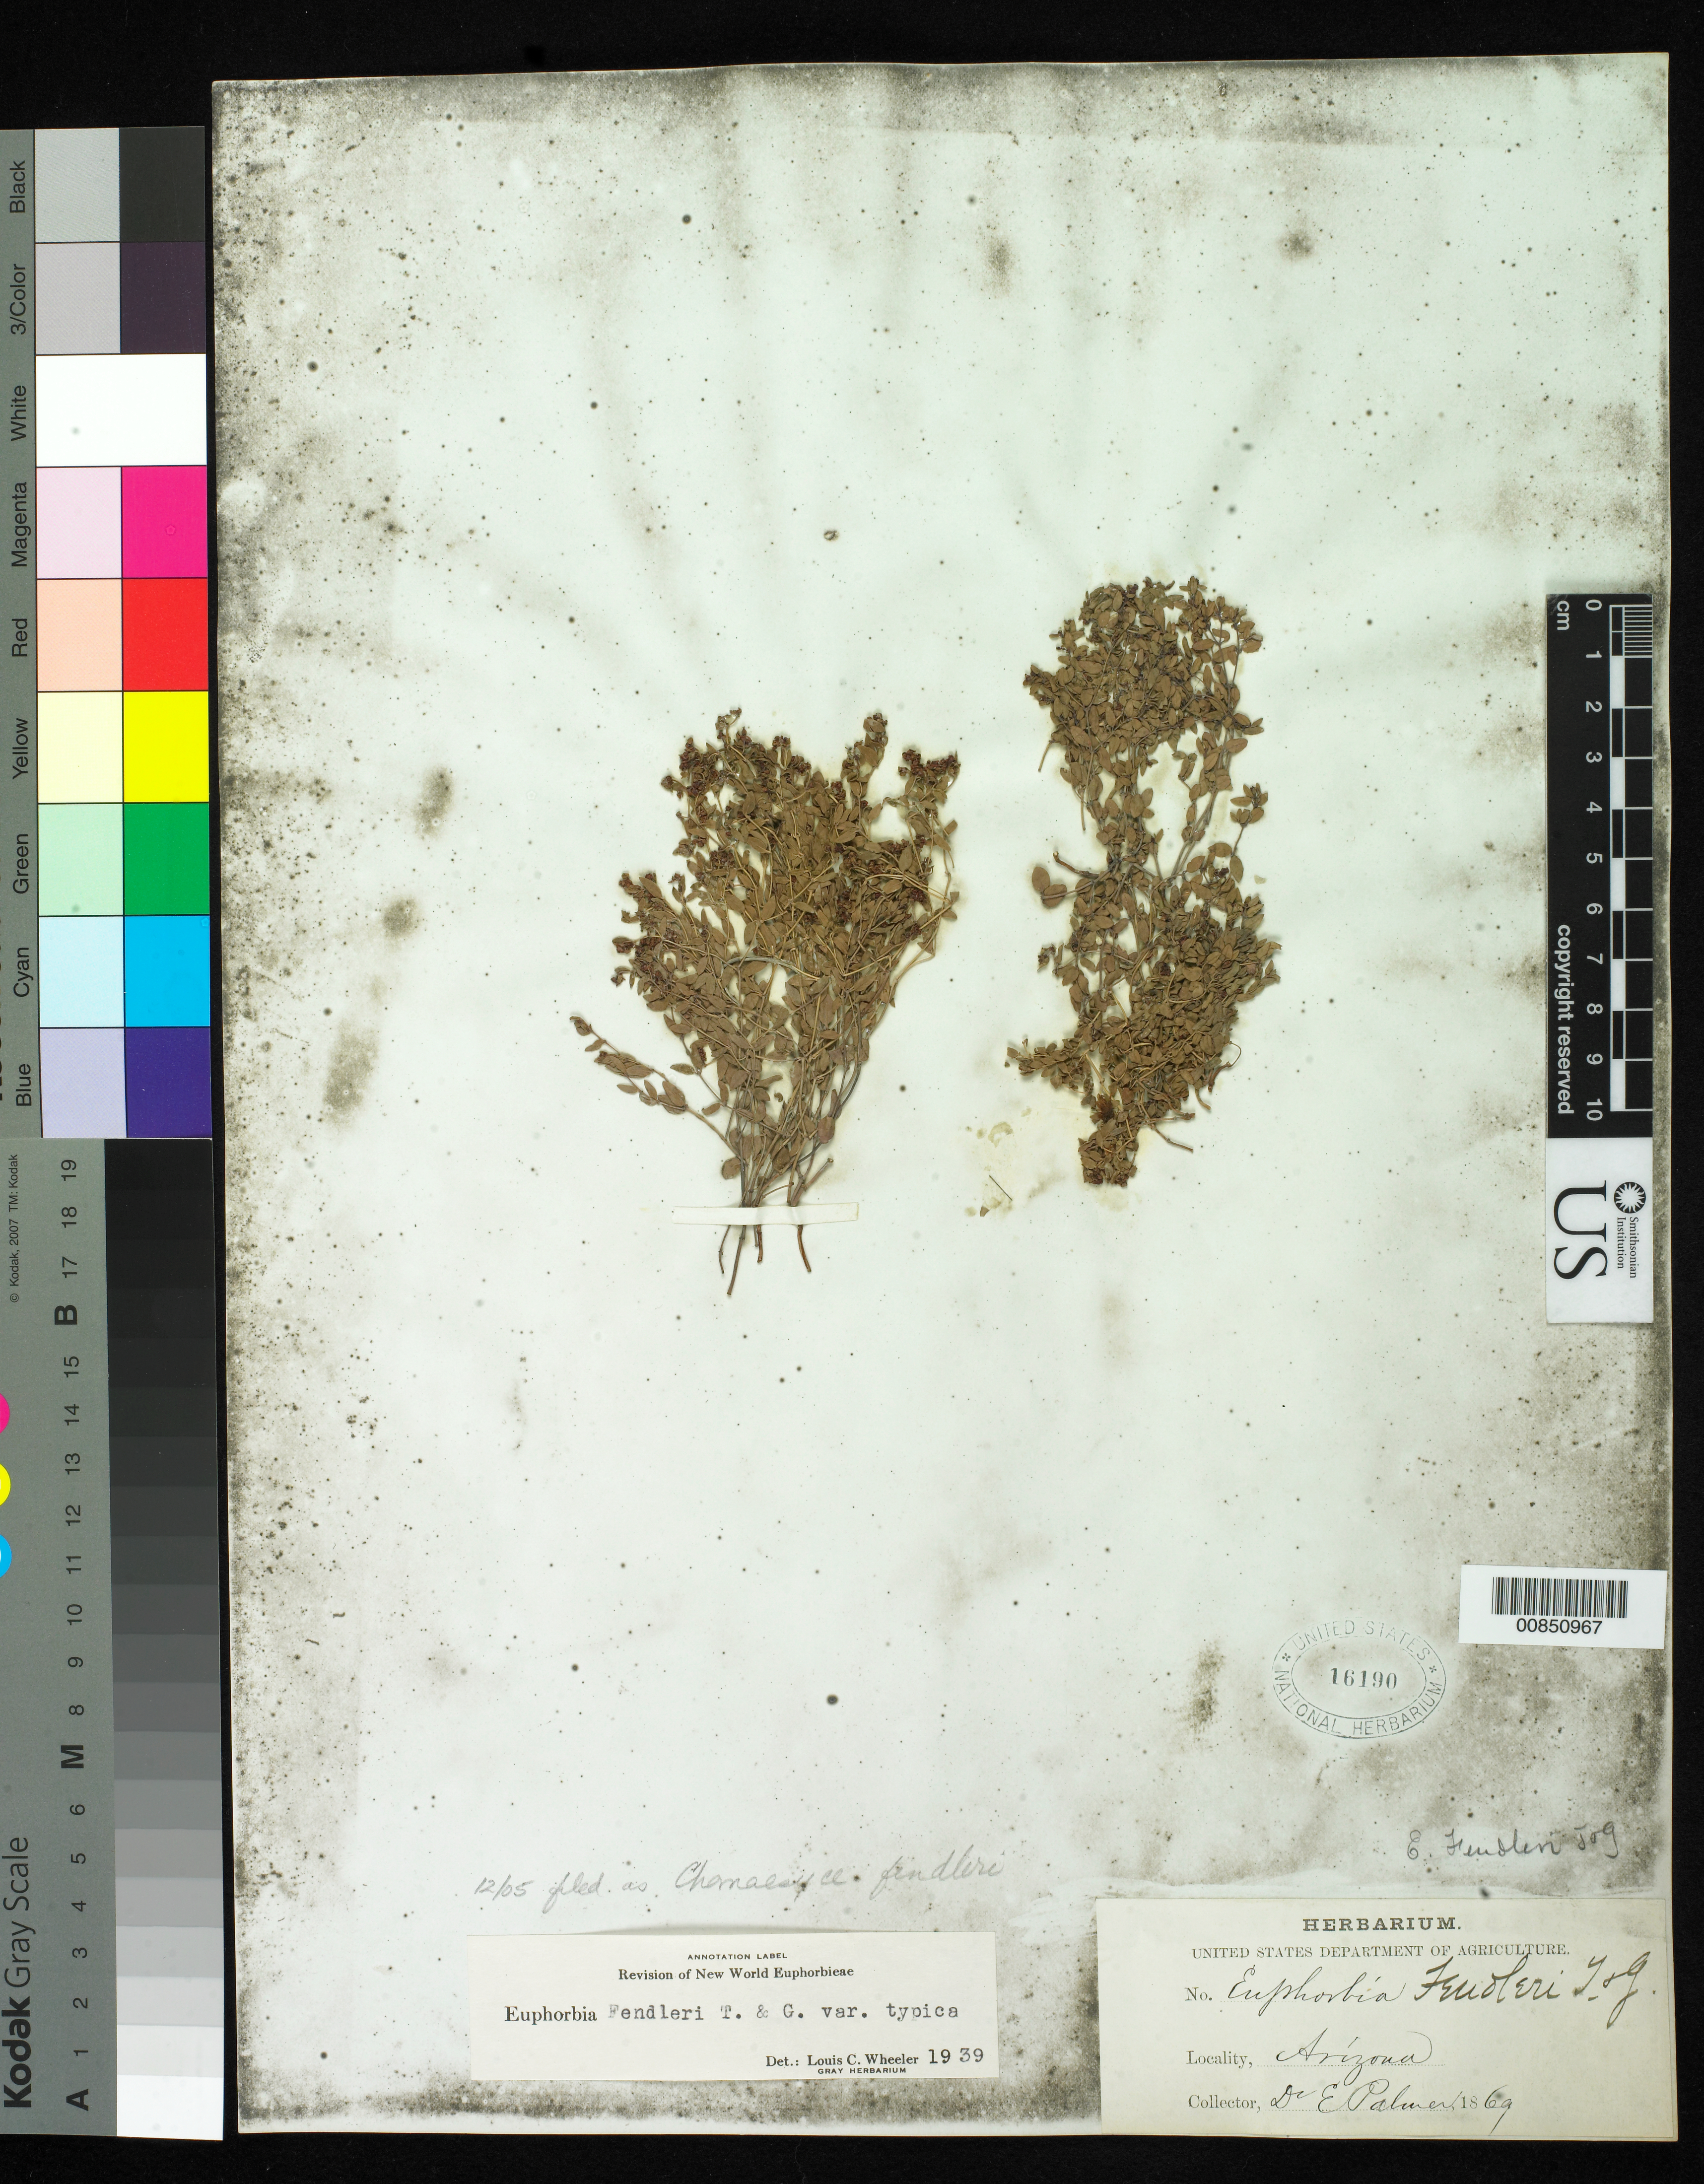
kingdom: Plantae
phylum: Tracheophyta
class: Magnoliopsida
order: Malpighiales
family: Euphorbiaceae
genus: Chamaesyce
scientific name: Chamaesyce fendleri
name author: (Torr. & A. Gray) Small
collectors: E. Palmer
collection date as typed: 1869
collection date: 1869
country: United States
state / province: Arizona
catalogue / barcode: US 16190